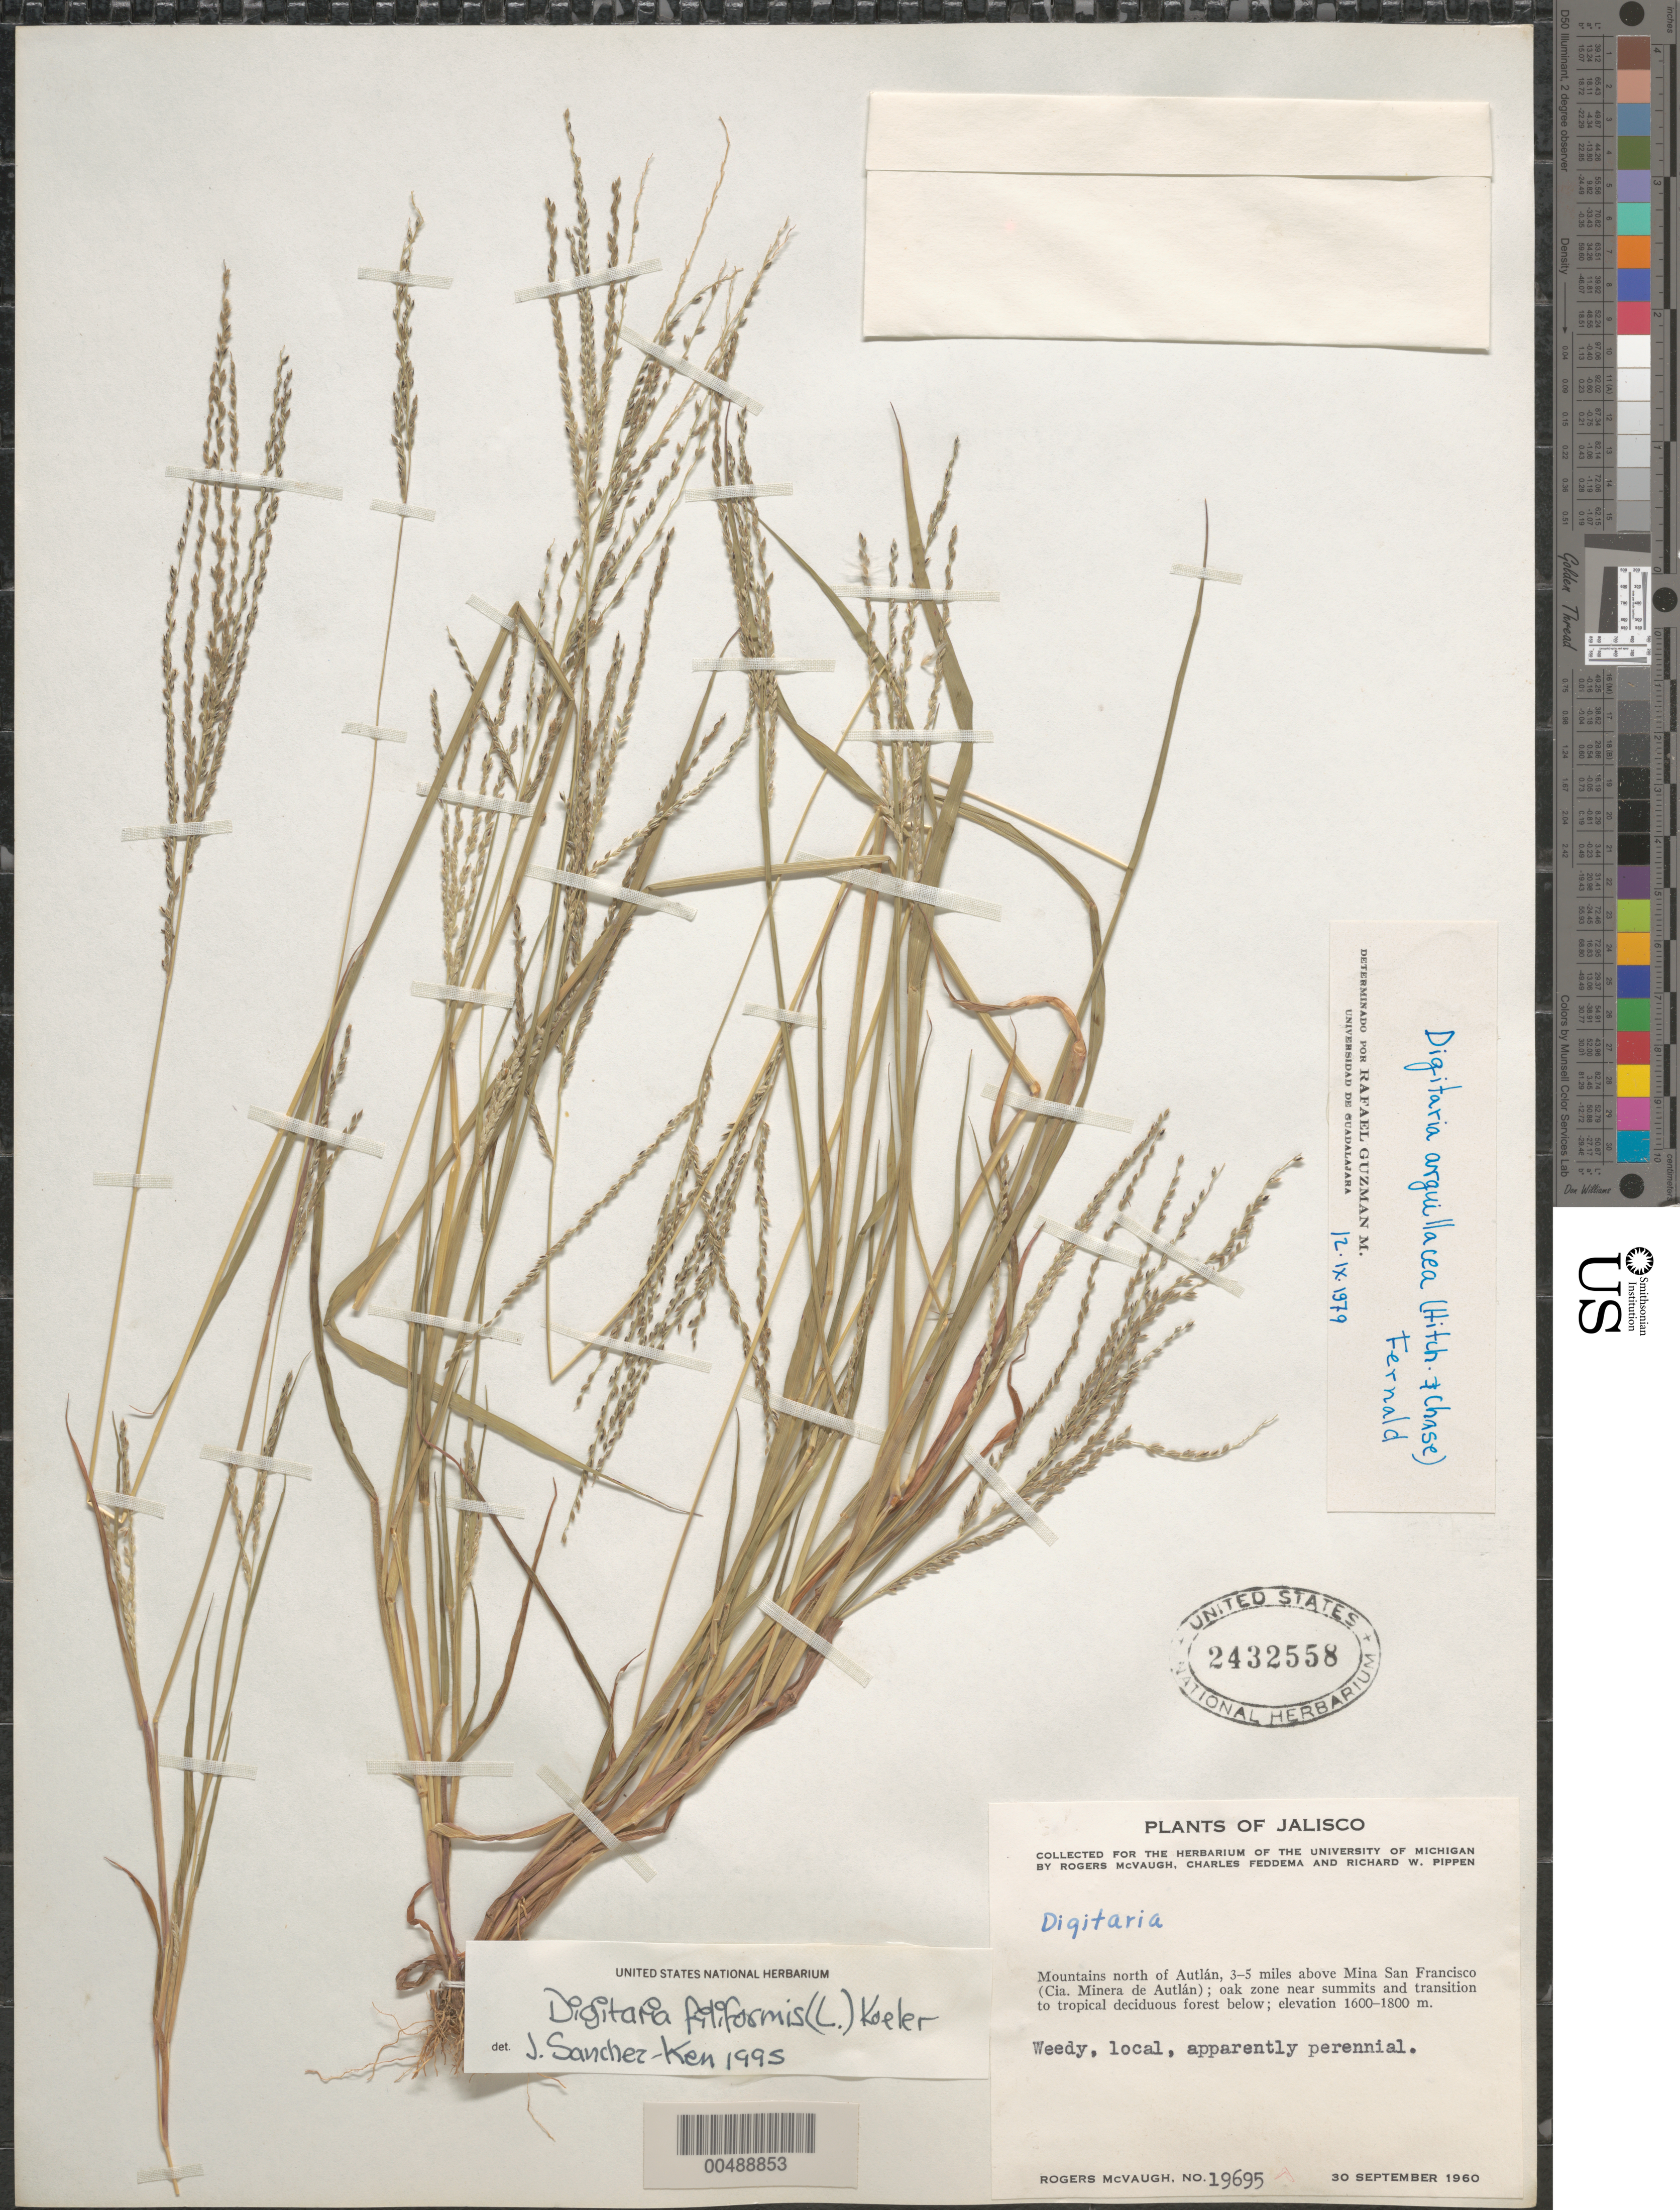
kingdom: Plantae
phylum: Tracheophyta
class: Liliopsida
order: Poales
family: Poaceae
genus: Digitaria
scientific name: Digitaria filiformis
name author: (L.) Koeler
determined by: Sánchez-Ken, J. G.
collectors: R. McVaugh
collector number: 19695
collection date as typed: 30 Sep 1960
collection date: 1960-09-30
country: Mexico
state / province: Jalisco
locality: Mtns N of Autlán, 3-5 mi above Mina San Francisco (Cia. Minera de Autlán)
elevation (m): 1600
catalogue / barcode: US 2432558